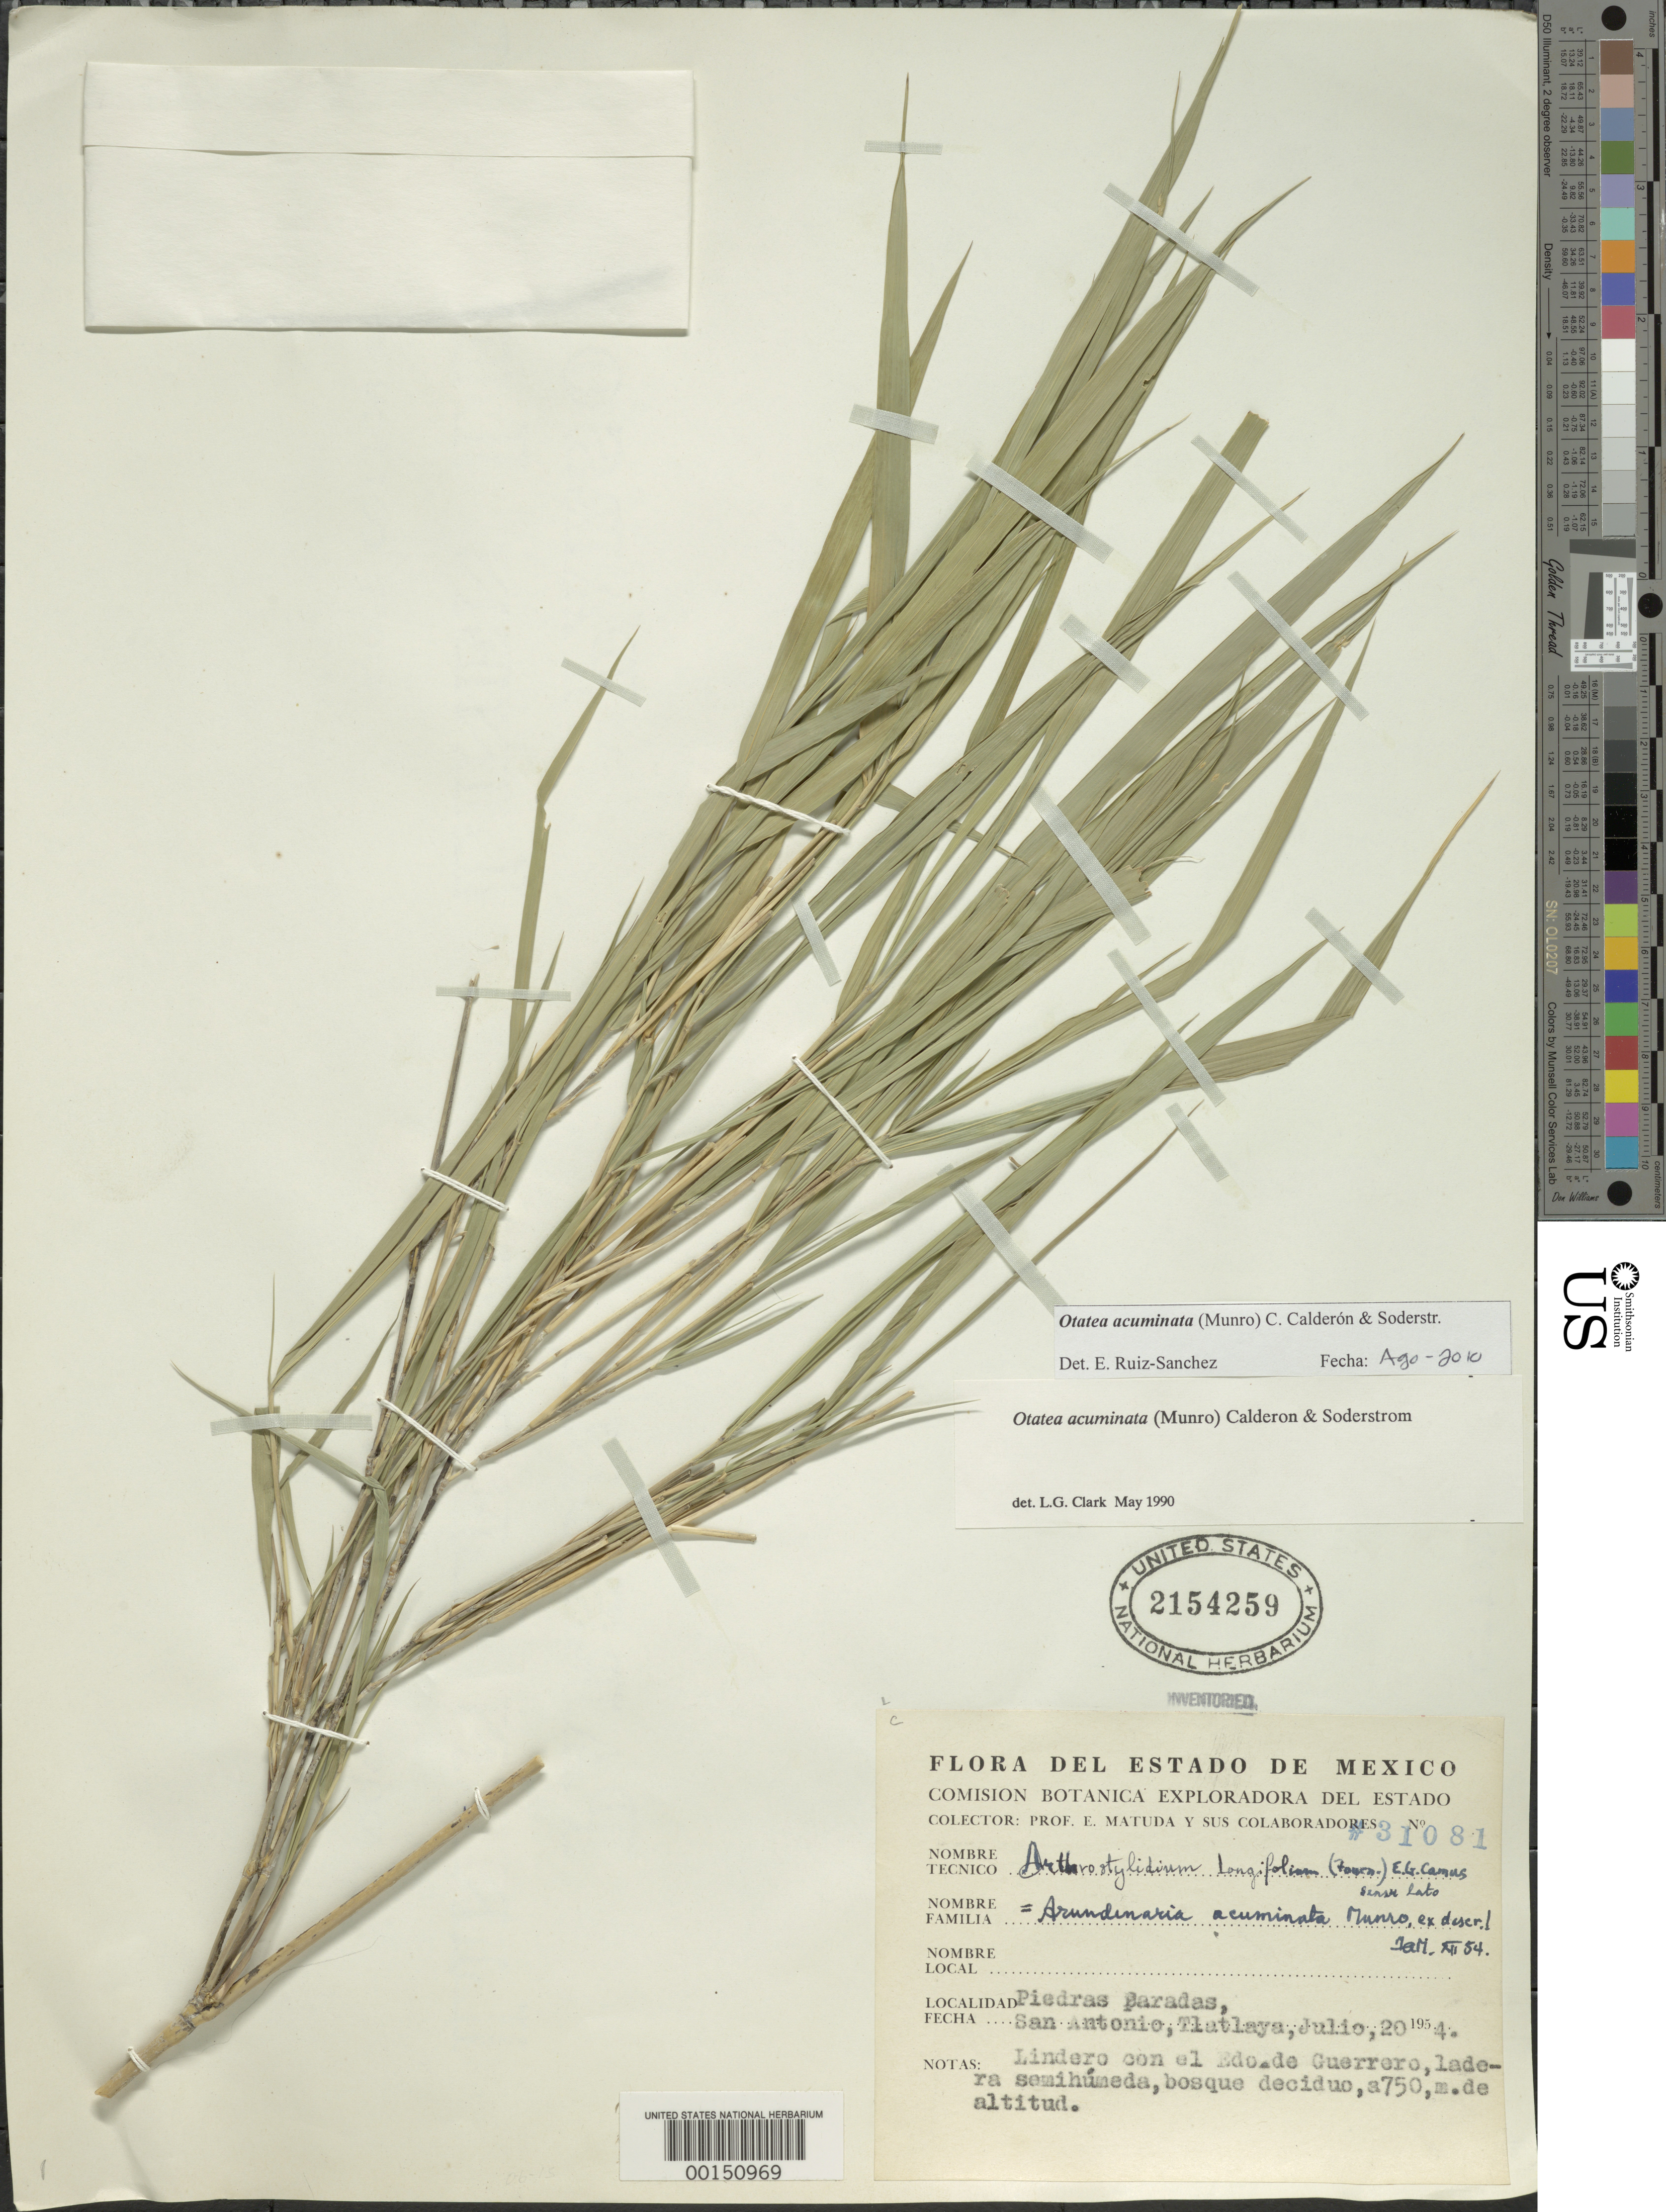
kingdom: Plantae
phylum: Tracheophyta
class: Liliopsida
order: Poales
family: Poaceae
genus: Otatea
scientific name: Otatea acuminata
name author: (Munro) C. E. Calderón & Soderstr.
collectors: E. Matuda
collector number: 31081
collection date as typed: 20 Jul 1984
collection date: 1984-07-20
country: Mexico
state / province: México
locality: San Antonio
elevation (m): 750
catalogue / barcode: US 2154259